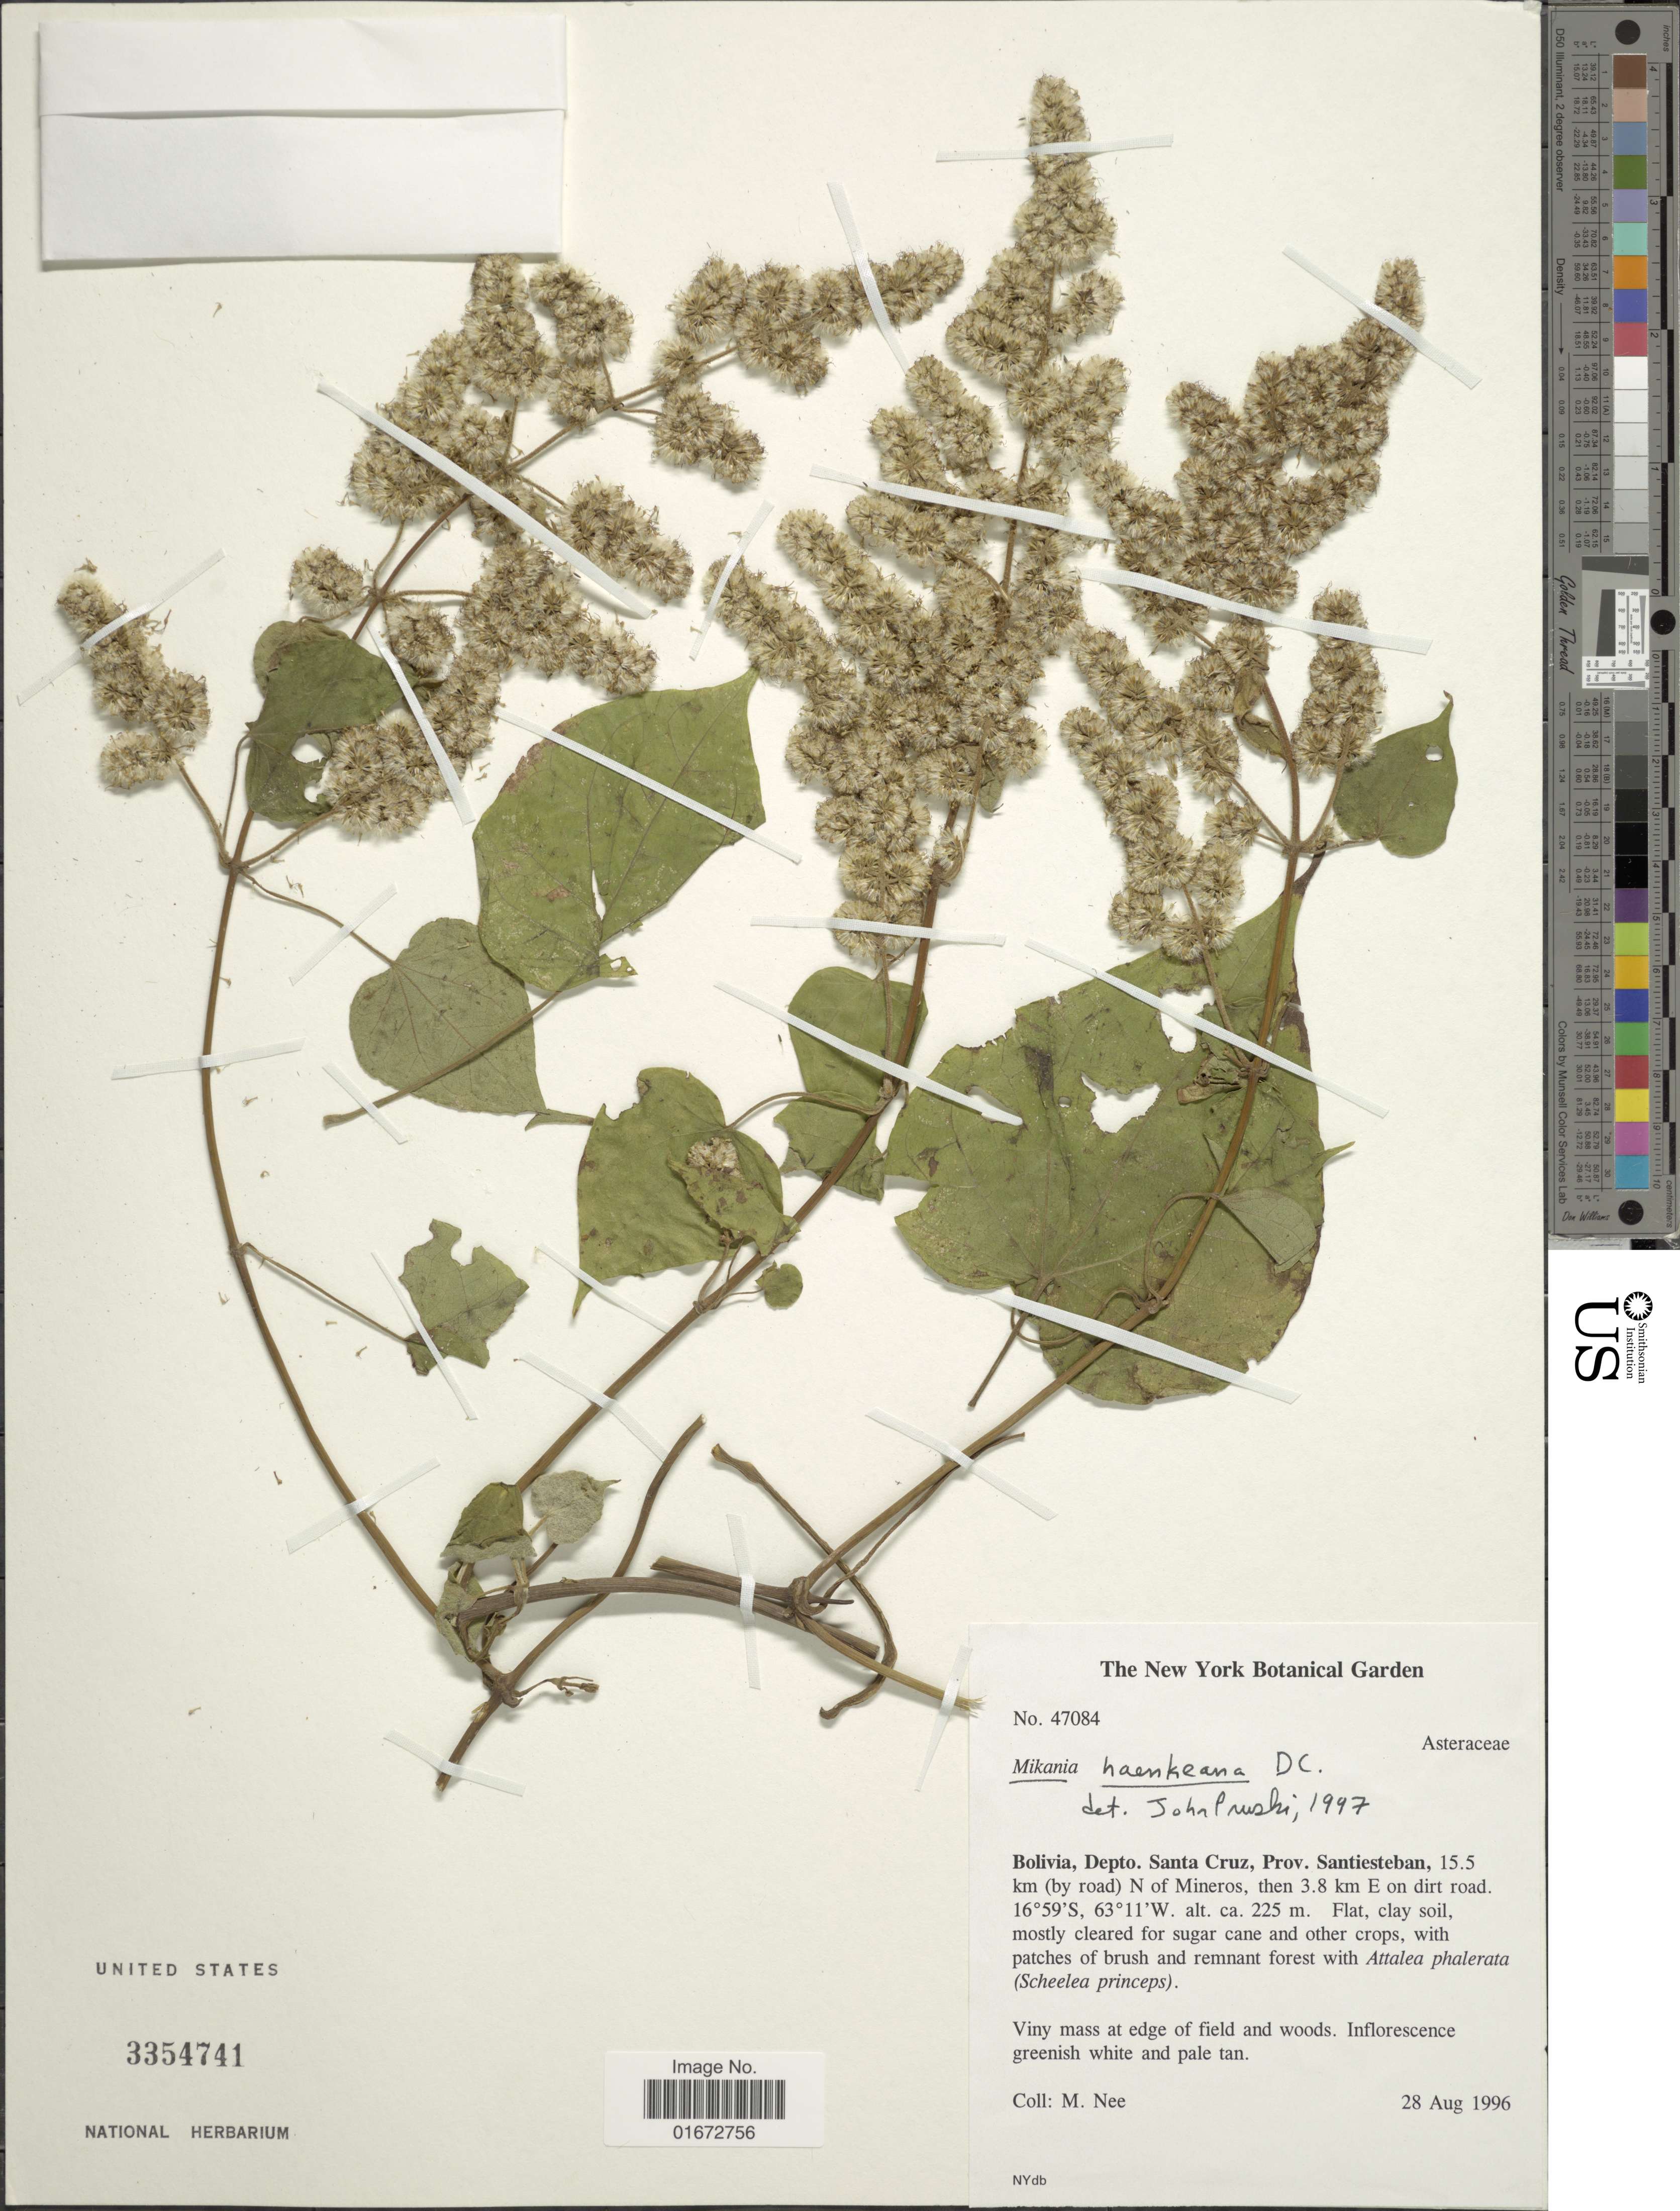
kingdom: Plantae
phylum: Tracheophyta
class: Magnoliopsida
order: Asterales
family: Asteraceae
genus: Mikania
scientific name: Mikania haenkeana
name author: DC.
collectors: M. Nee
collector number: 47084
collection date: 1996-08-28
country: Bolivia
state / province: Santa Cruz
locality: Bolivia, Depto. Santa Cruz, Prov. Santiesteban, 15.5 km (by road) N of Mineros, then 3.8 km E on dirt road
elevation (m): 225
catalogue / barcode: US 3354741